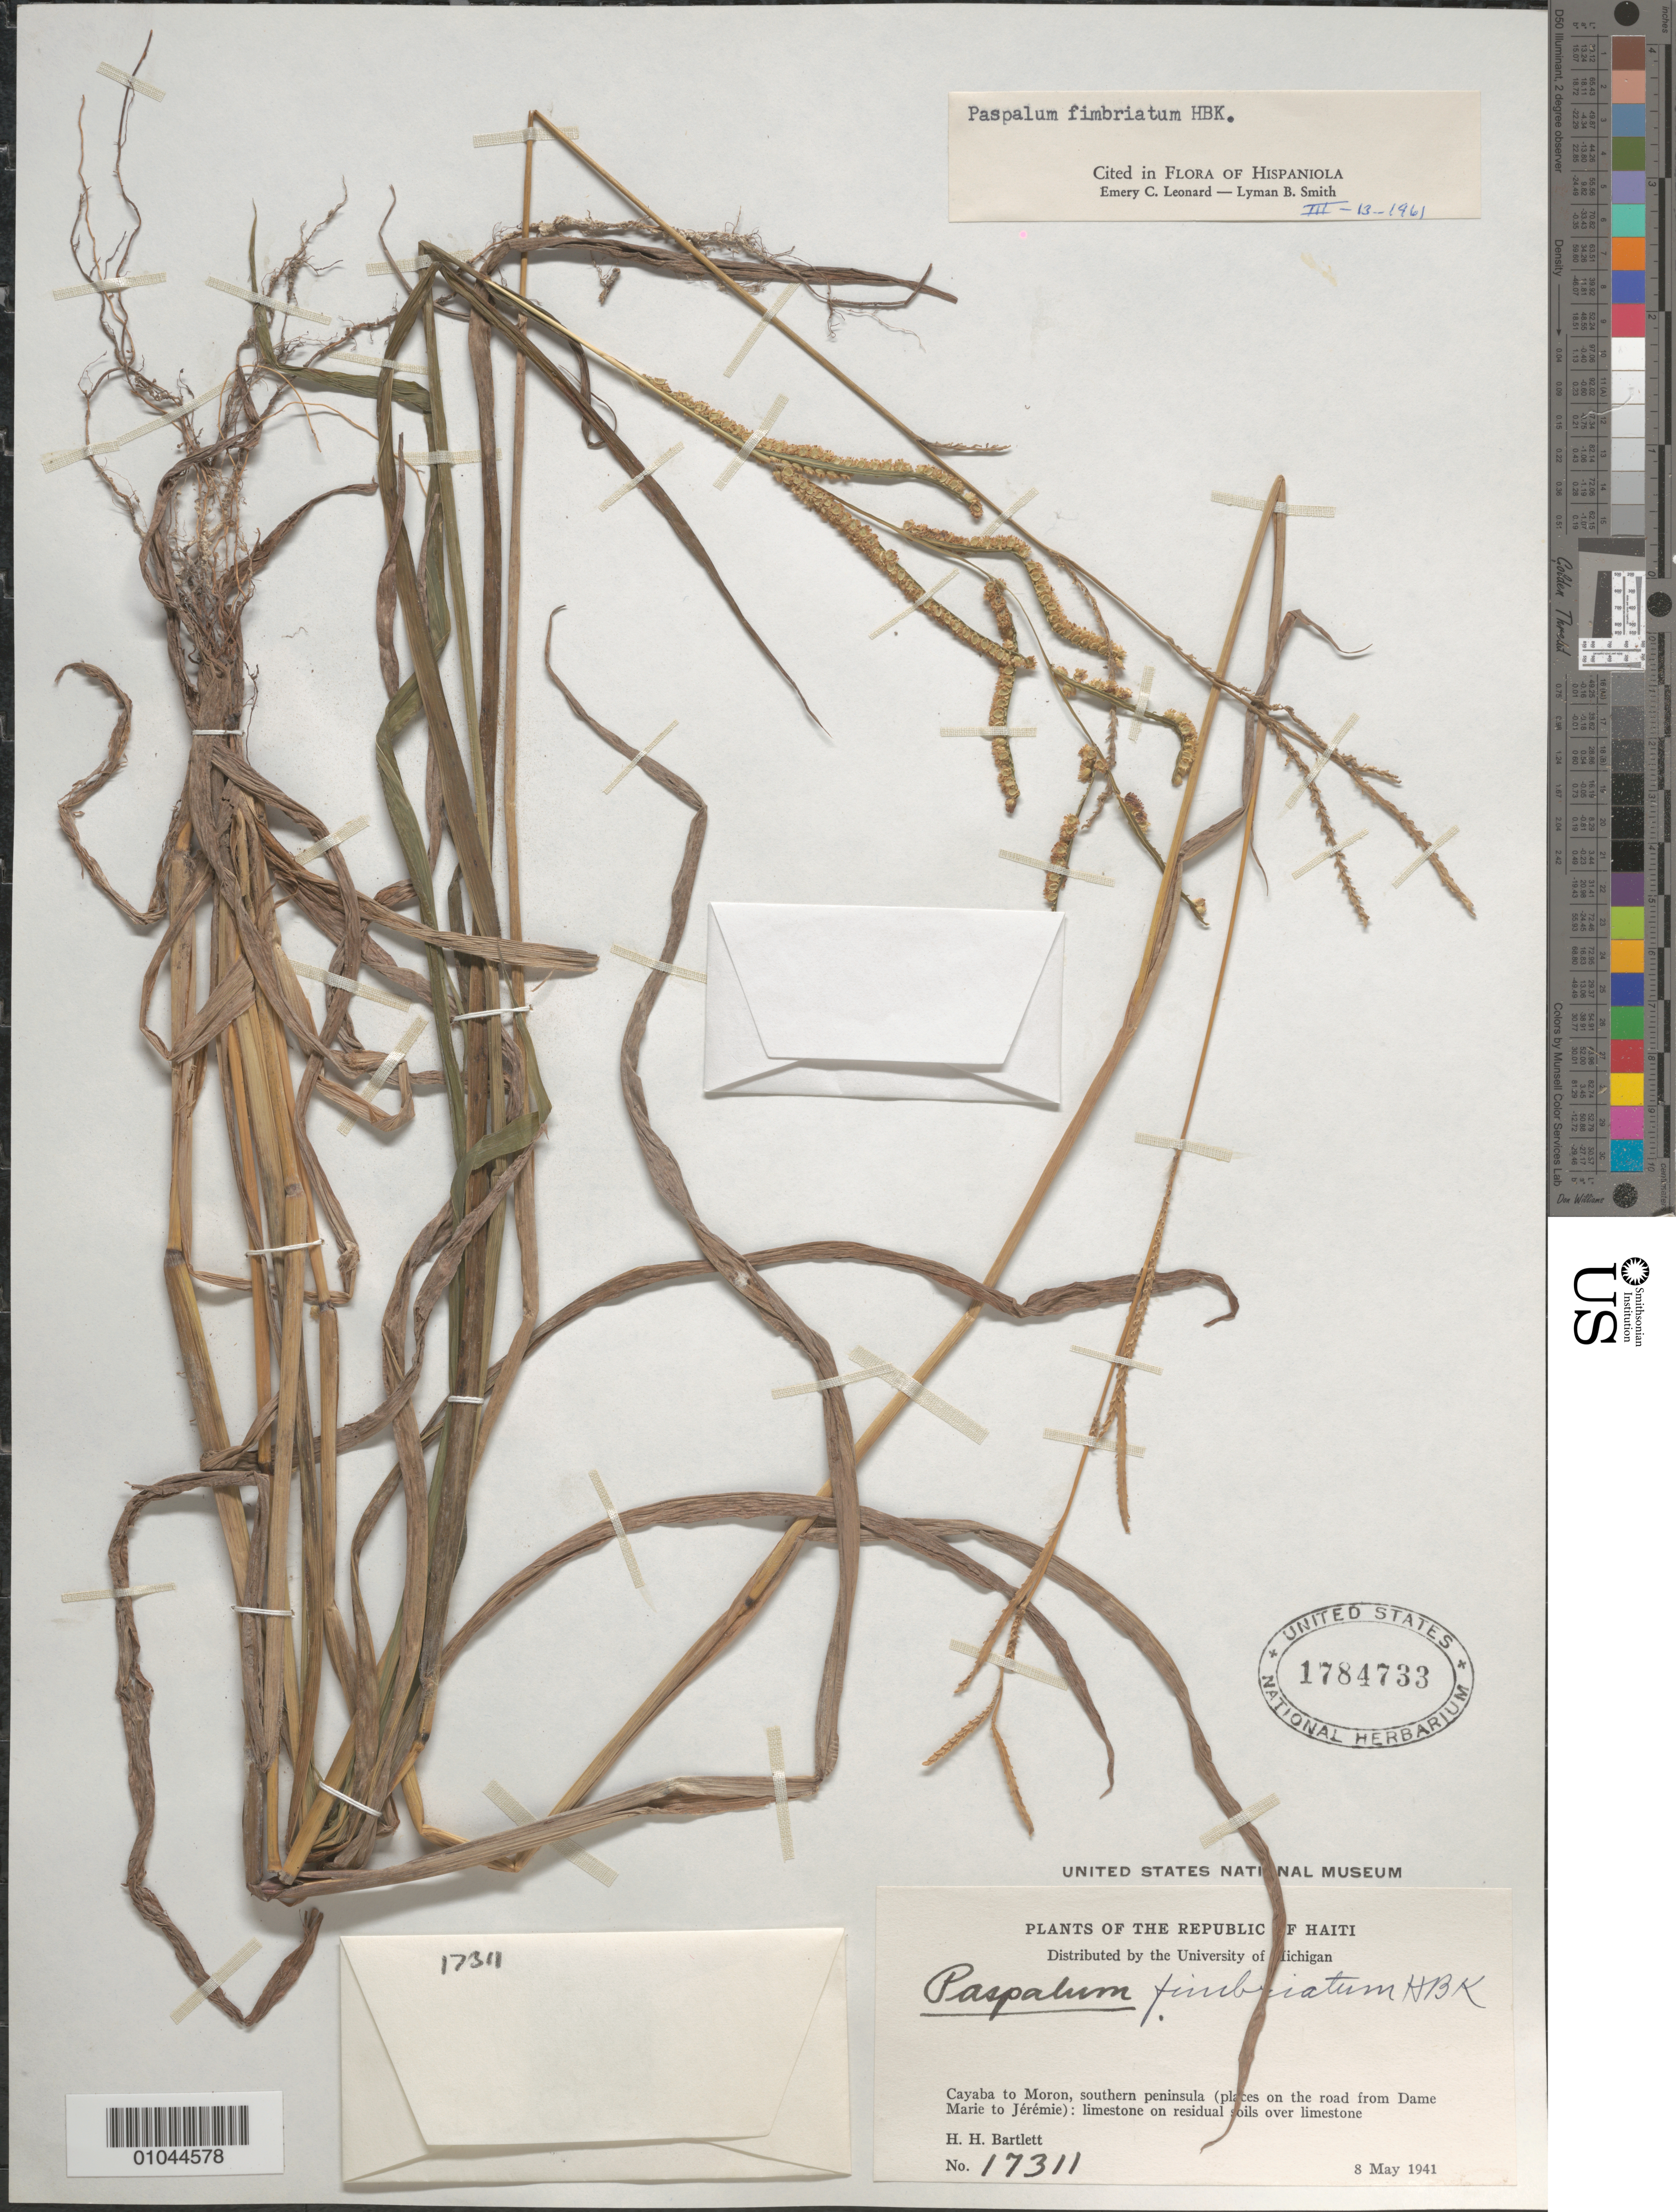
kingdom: Plantae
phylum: Tracheophyta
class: Liliopsida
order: Poales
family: Poaceae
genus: Paspalum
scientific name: Paspalum fimbriatum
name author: Kunth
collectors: H. H. Bartlett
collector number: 17311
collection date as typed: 08 May 1941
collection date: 1941-05-08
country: Haiti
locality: Cayaba to Moron, southern peninsula, places on the road from Dame Marie to Jeremie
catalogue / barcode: US 1784733